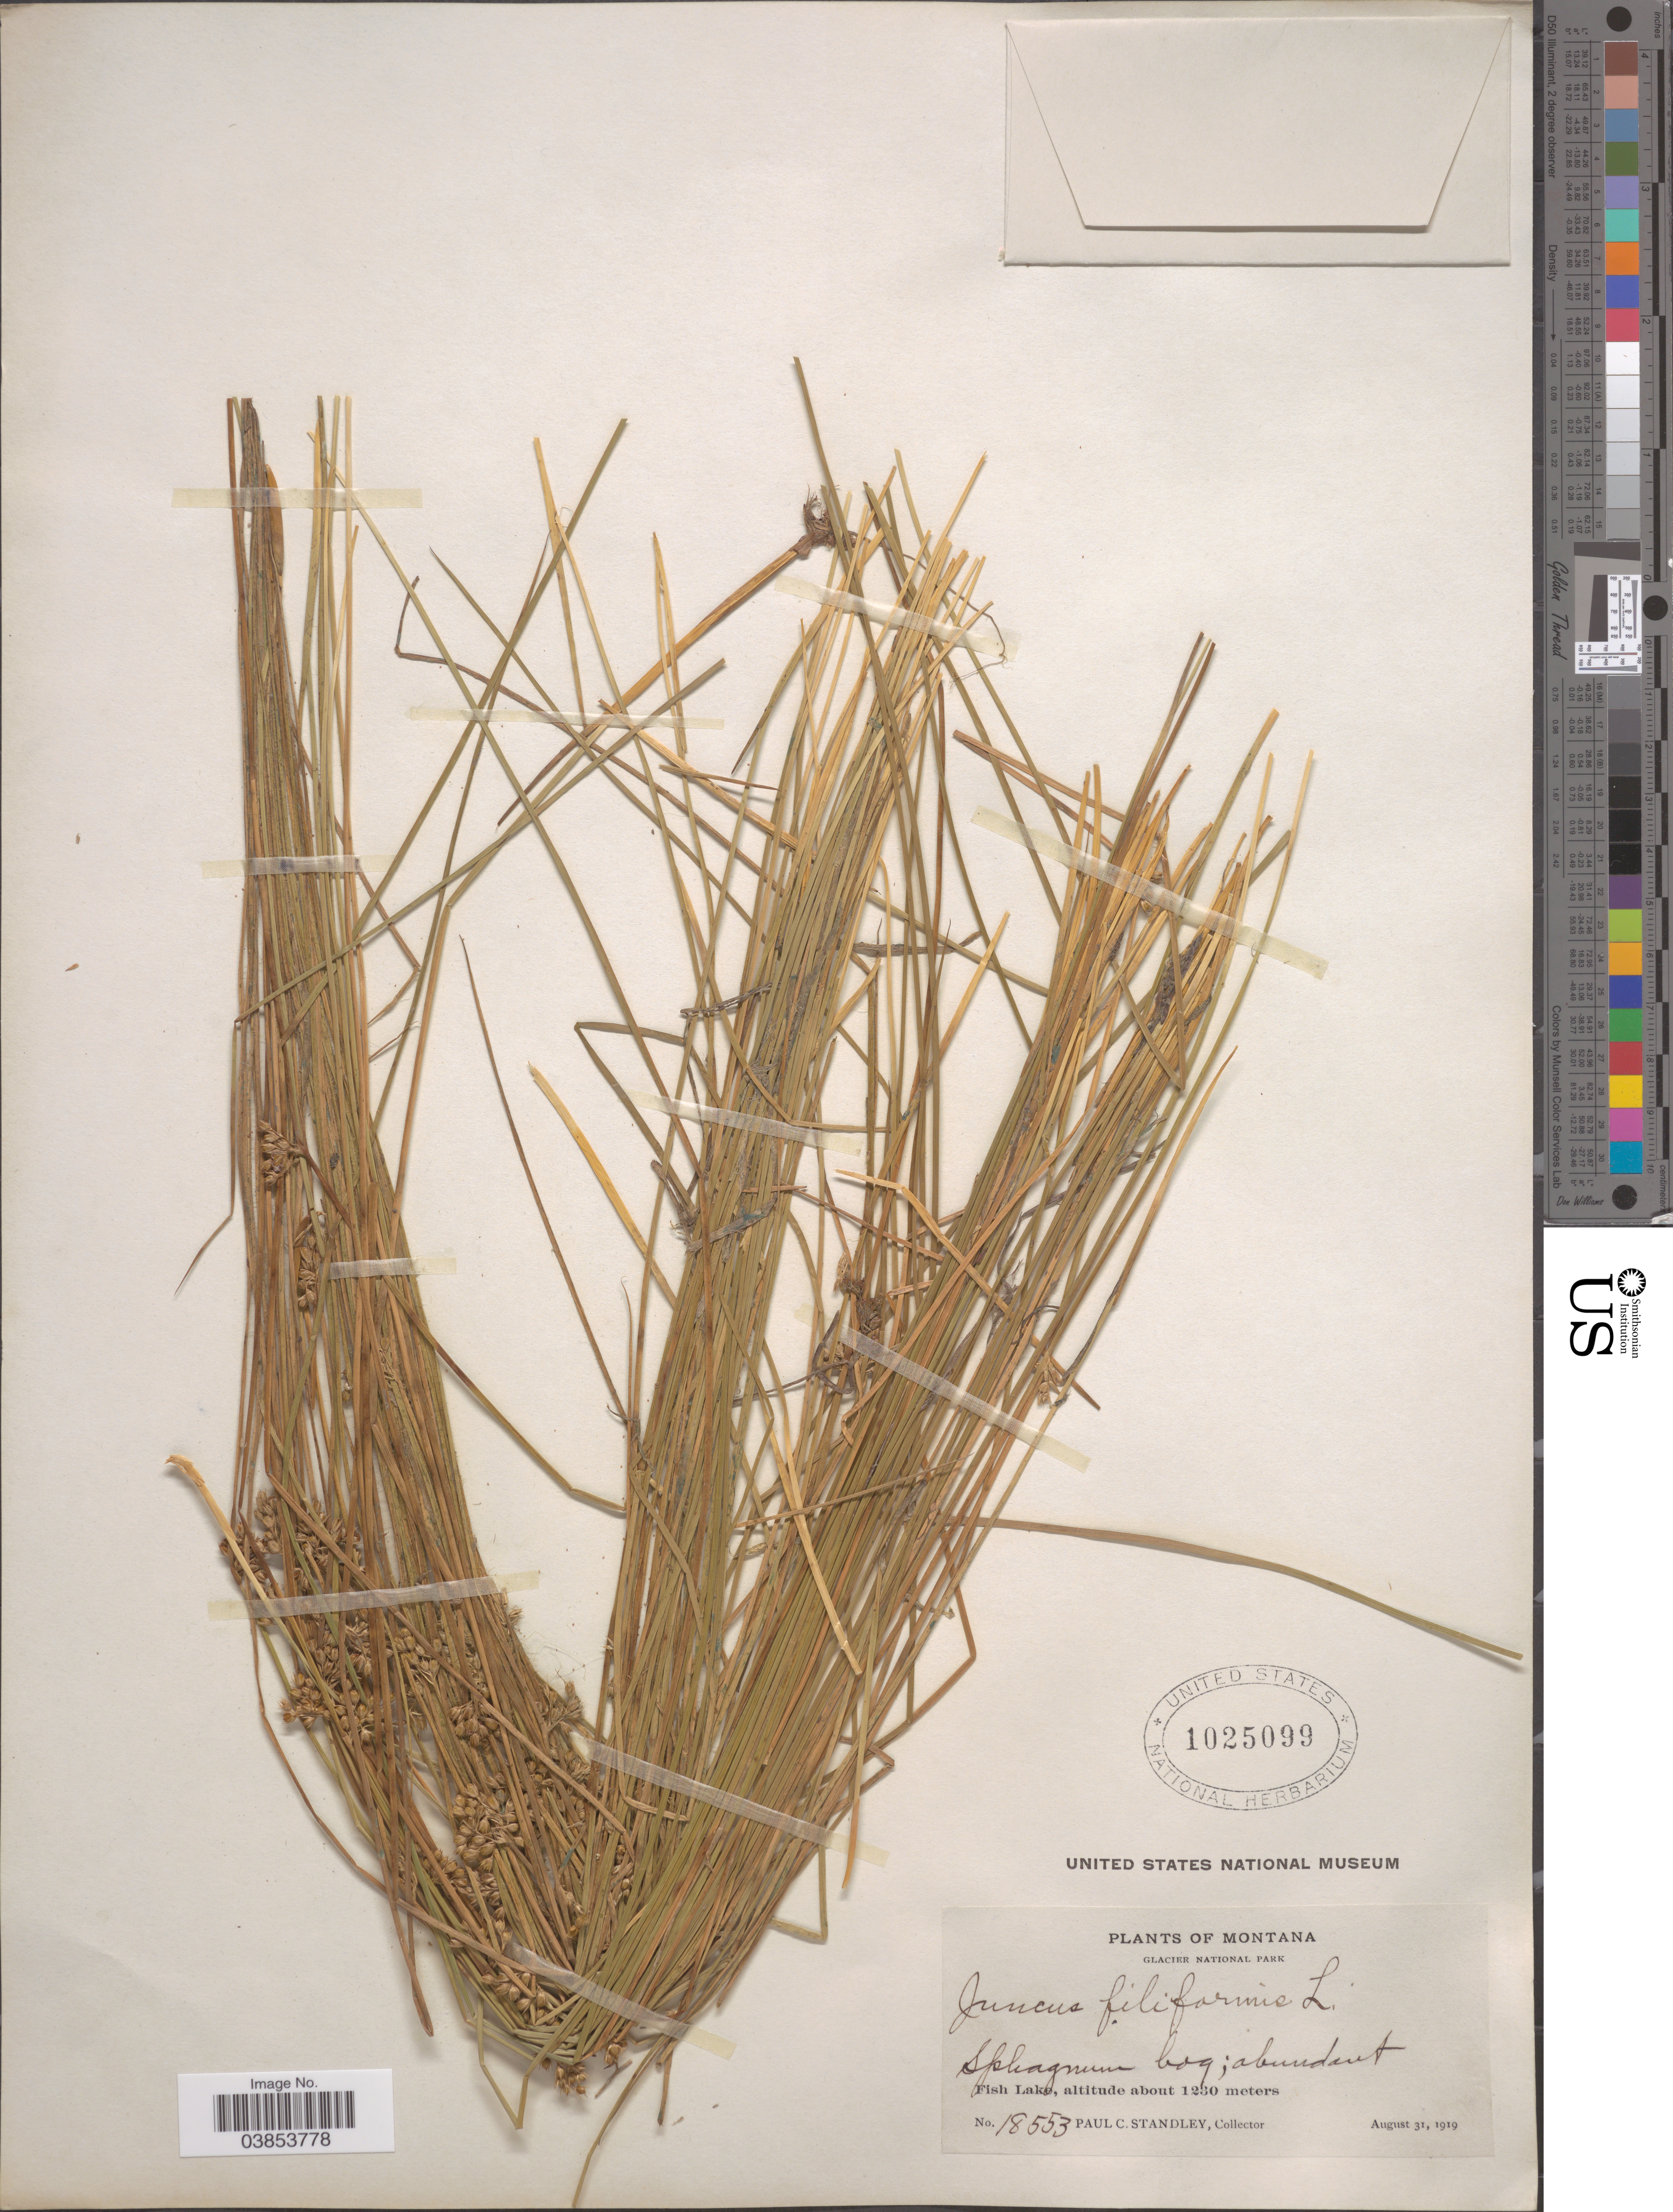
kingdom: Plantae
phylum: Tracheophyta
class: Liliopsida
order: Poales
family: Juncaceae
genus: Juncus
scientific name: Juncus filiformis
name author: L.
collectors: P. C. Standley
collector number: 18553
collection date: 1919-08-31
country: United States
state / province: Montana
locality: Glacier National Park. Fish Lake.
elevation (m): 1230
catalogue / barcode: US 1025099